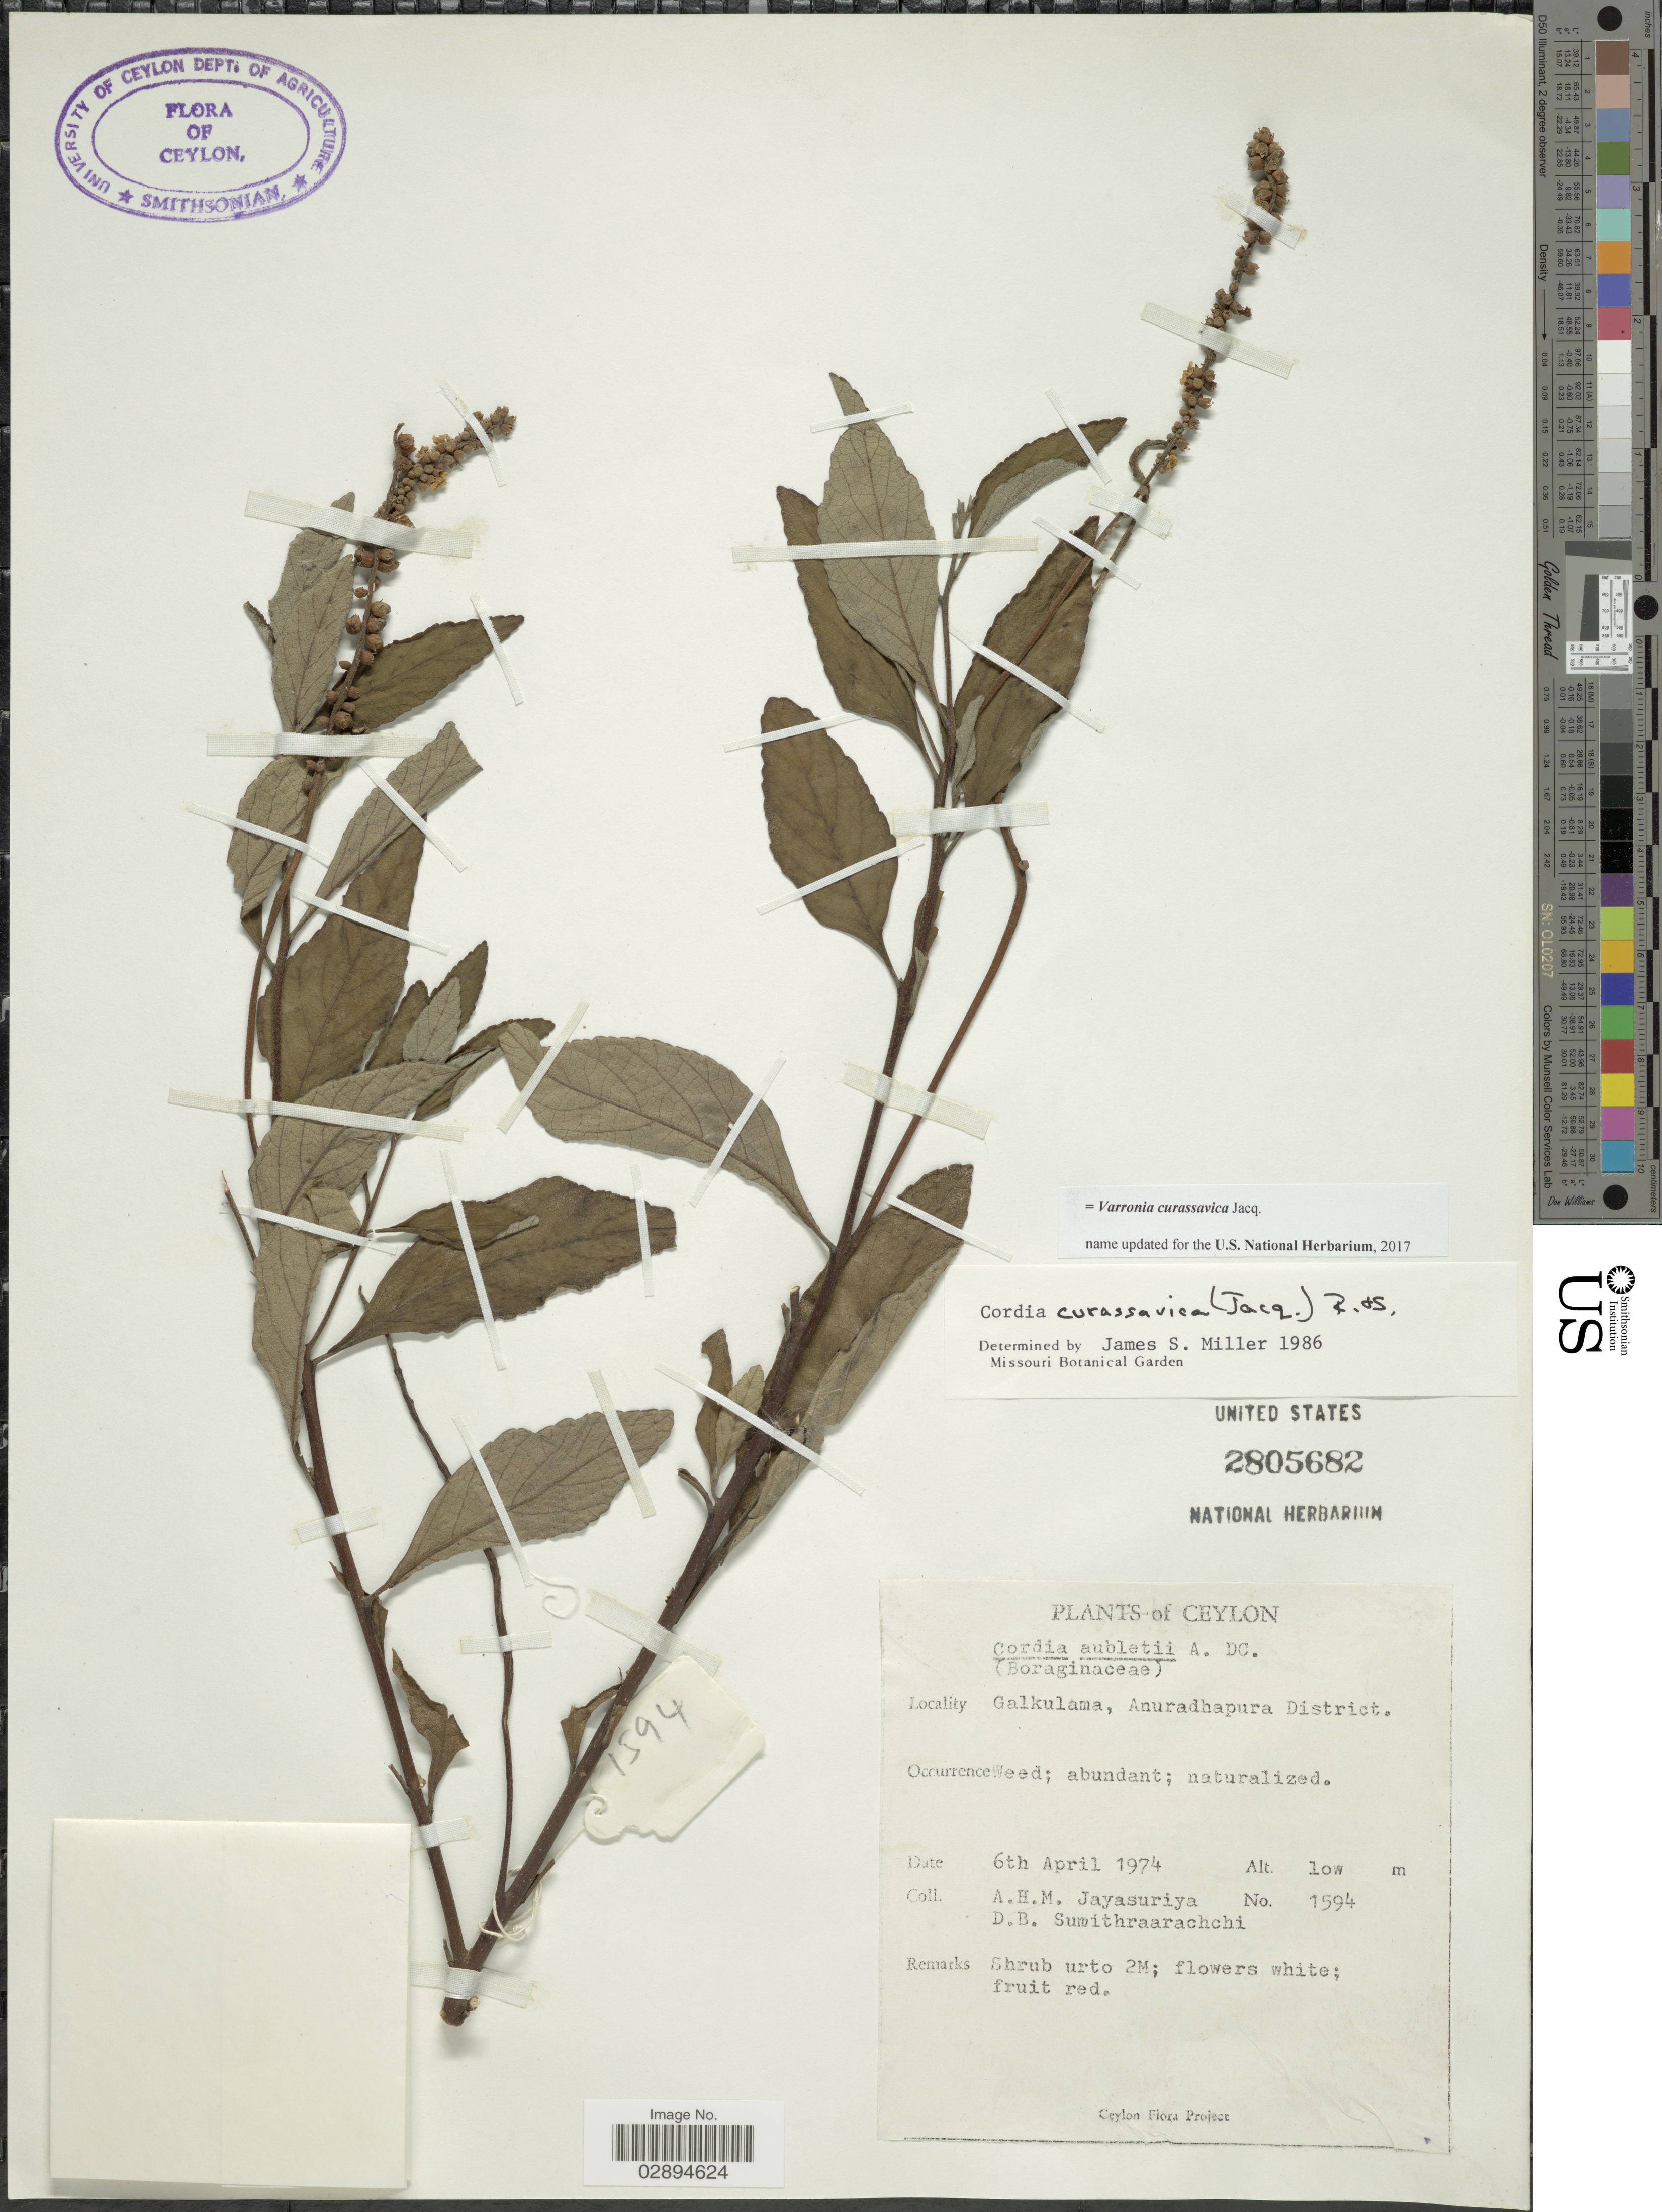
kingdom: Plantae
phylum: Tracheophyta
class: Magnoliopsida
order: Boraginales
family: Cordiaceae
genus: Varronia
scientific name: Varronia curassavica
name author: Jacq.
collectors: A. H. Jayasuriya & D. B. Sumithraarachchi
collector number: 1594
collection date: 1974-04-06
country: Sri Lanka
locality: Ceylon. Galkulama, Anuradhapura District.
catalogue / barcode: US 2805682